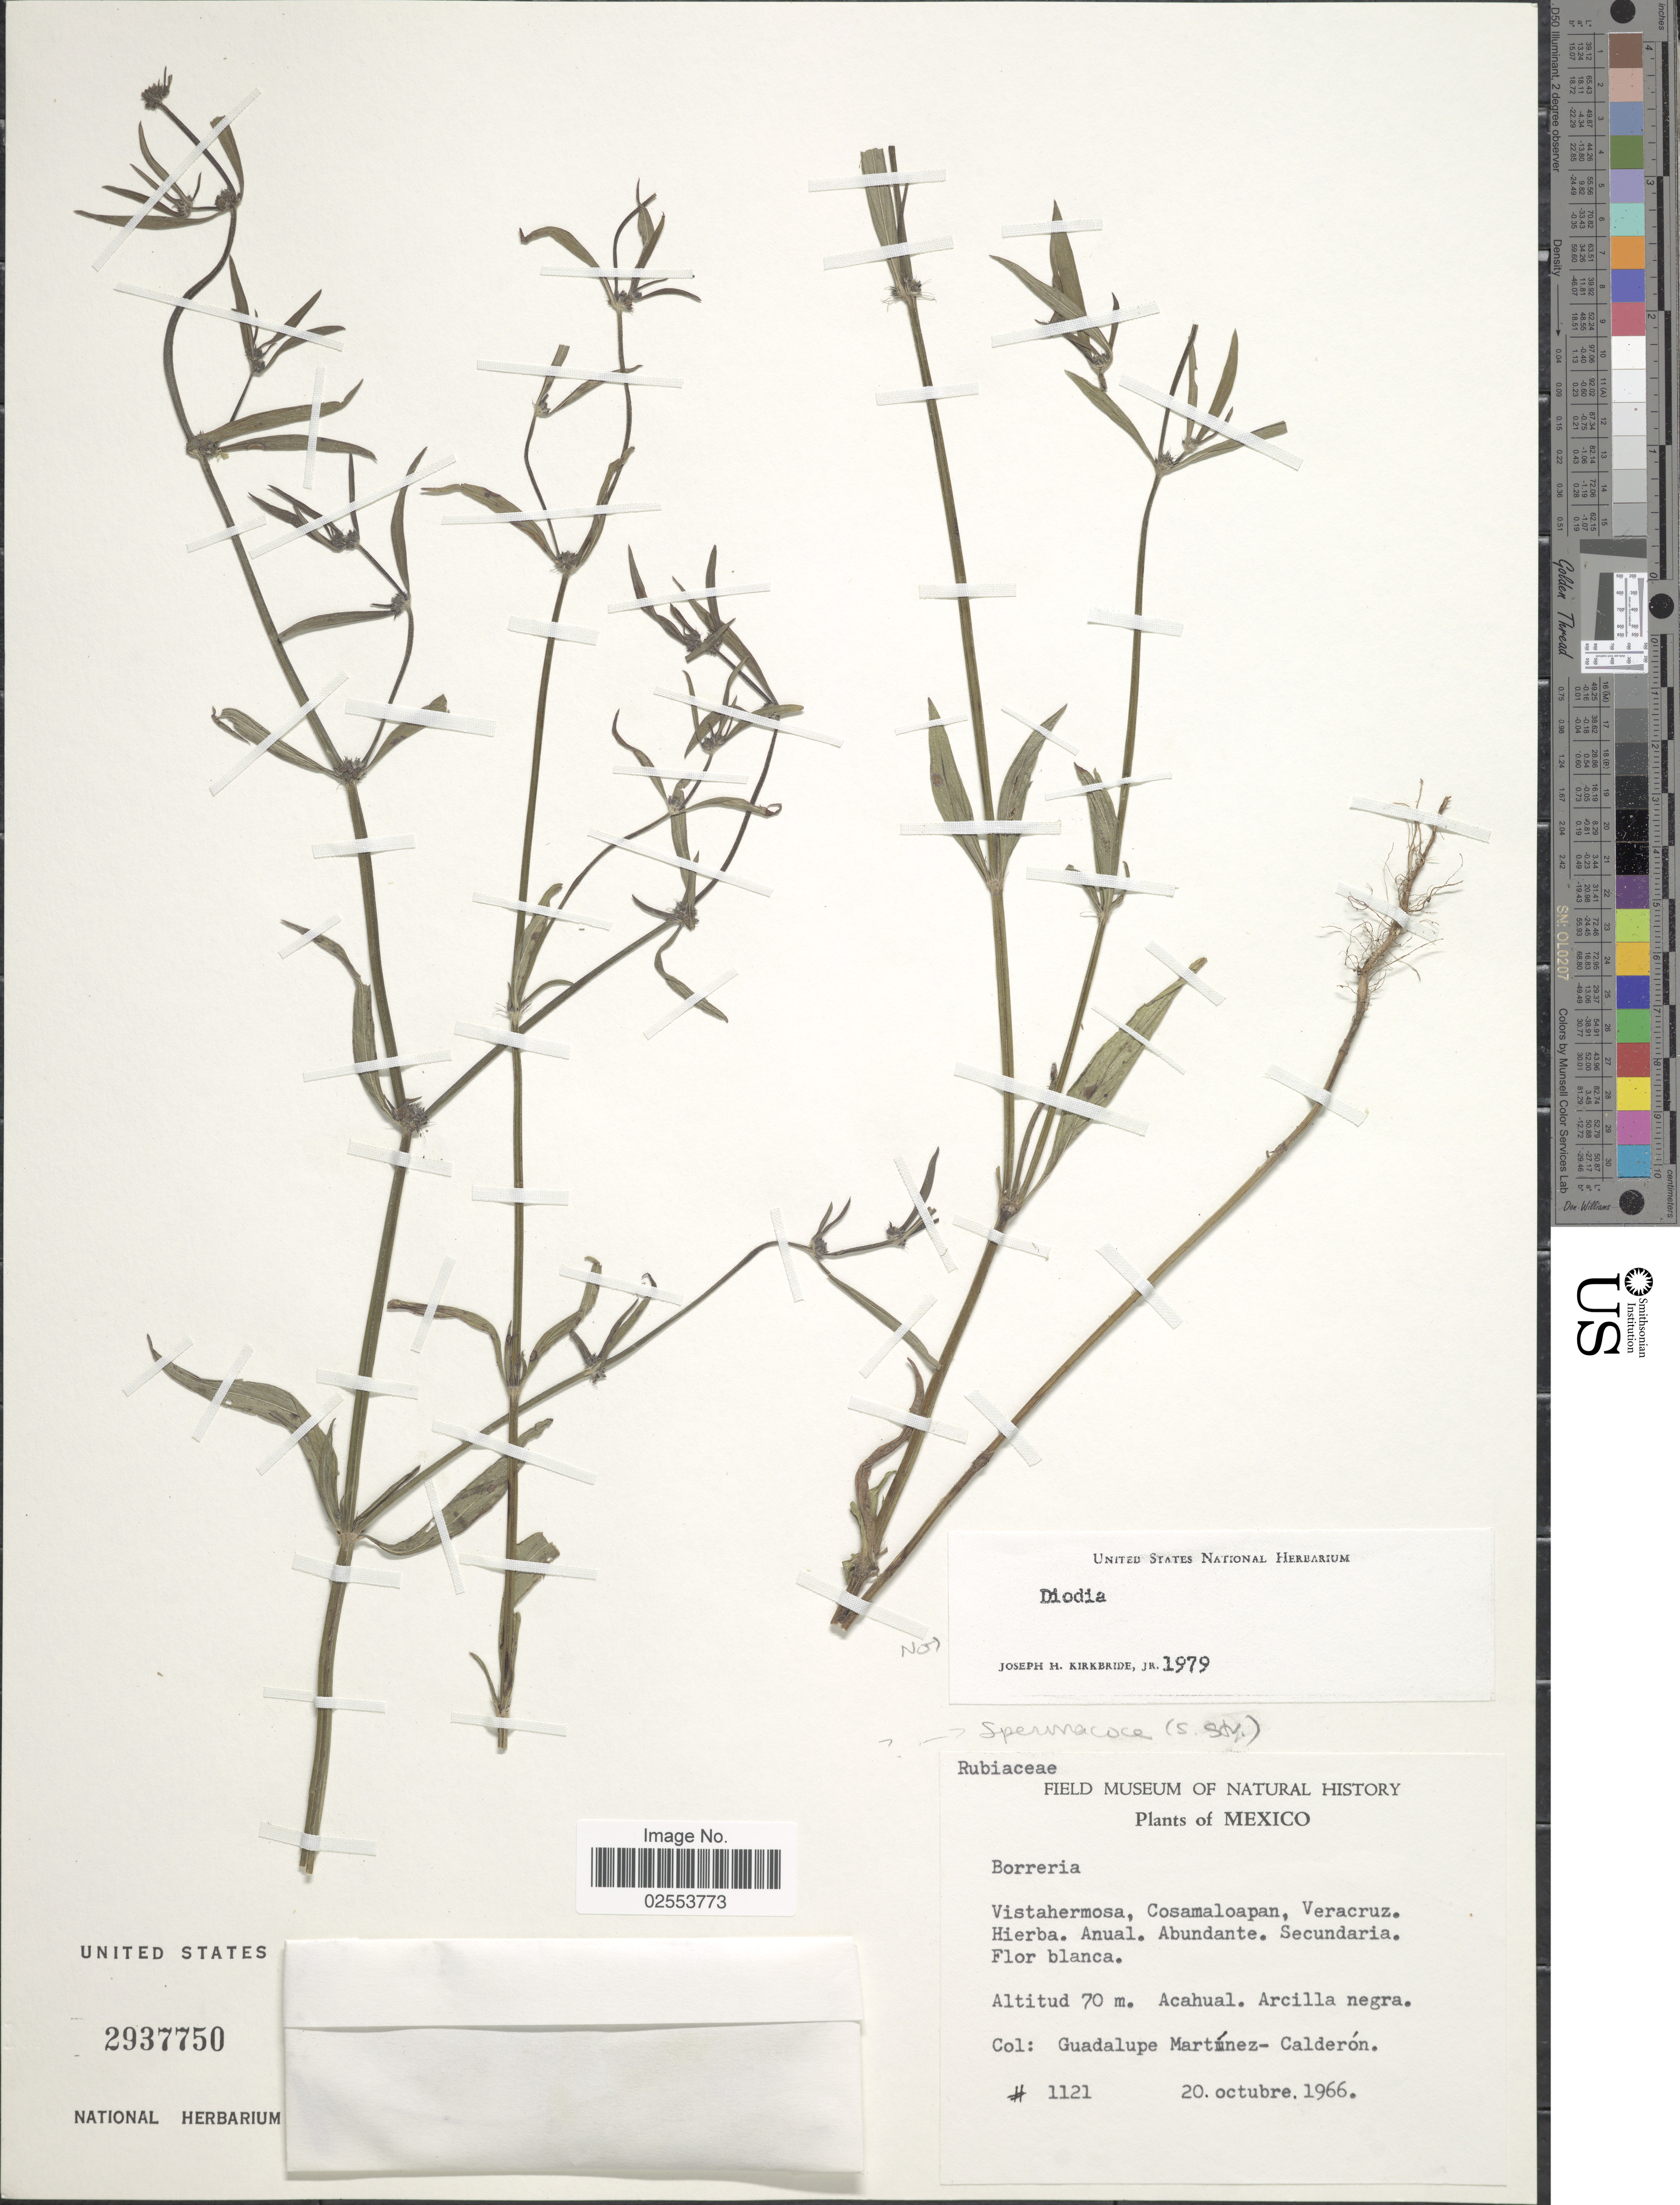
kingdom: Plantae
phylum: Tracheophyta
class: Magnoliopsida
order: Gentianales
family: Rubiaceae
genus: Spermacoce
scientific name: Spermacoce sp.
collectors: G. Martinez-C.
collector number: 1121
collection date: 1966-10-20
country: Mexico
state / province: Veracruz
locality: Vistahermosa, Cosamaloapan, Veracruz.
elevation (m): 70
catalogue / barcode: US 2937750